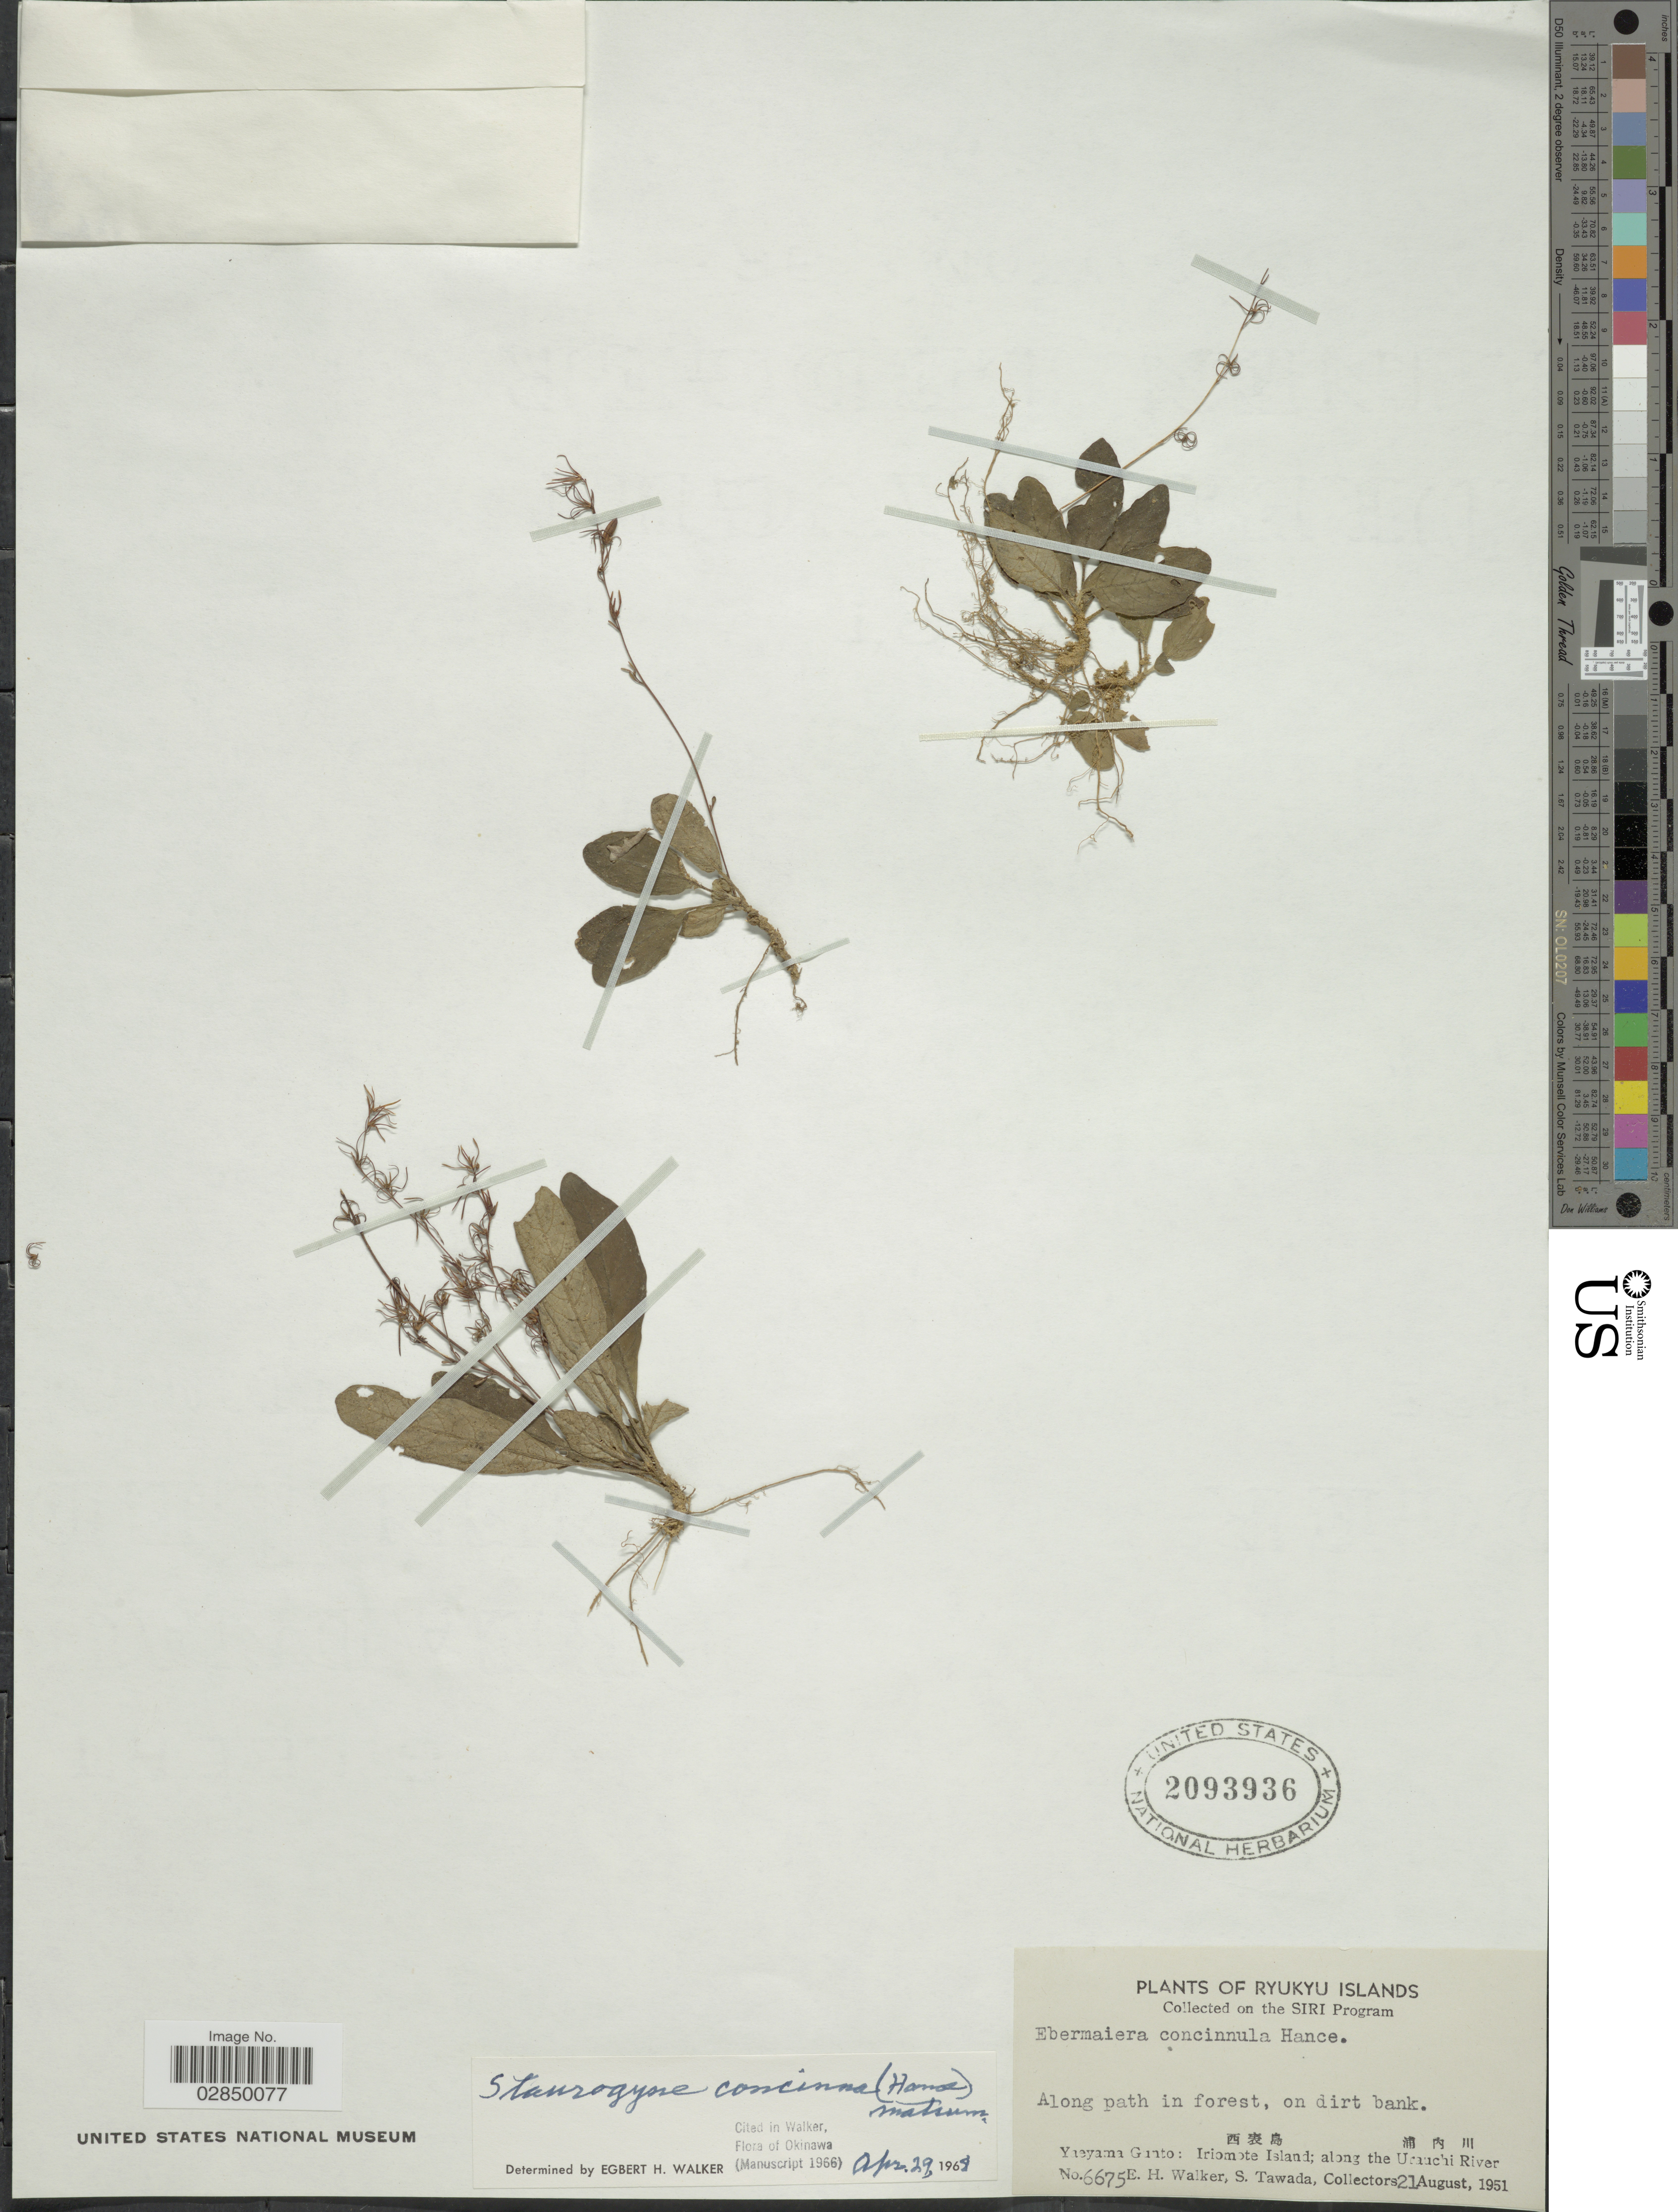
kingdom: Plantae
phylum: Tracheophyta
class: Magnoliopsida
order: Lamiales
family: Acanthaceae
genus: Staurogyne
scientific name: Staurogyne concinnula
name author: (Hance) Kuntze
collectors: E. H. Walker & S. Tawada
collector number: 6675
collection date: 1951-08-21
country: Japan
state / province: Okinawa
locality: Ryukyu Islands. Yaeyama Gunto: Iriomote Island; along the Umachi River.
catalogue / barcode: US 2093936